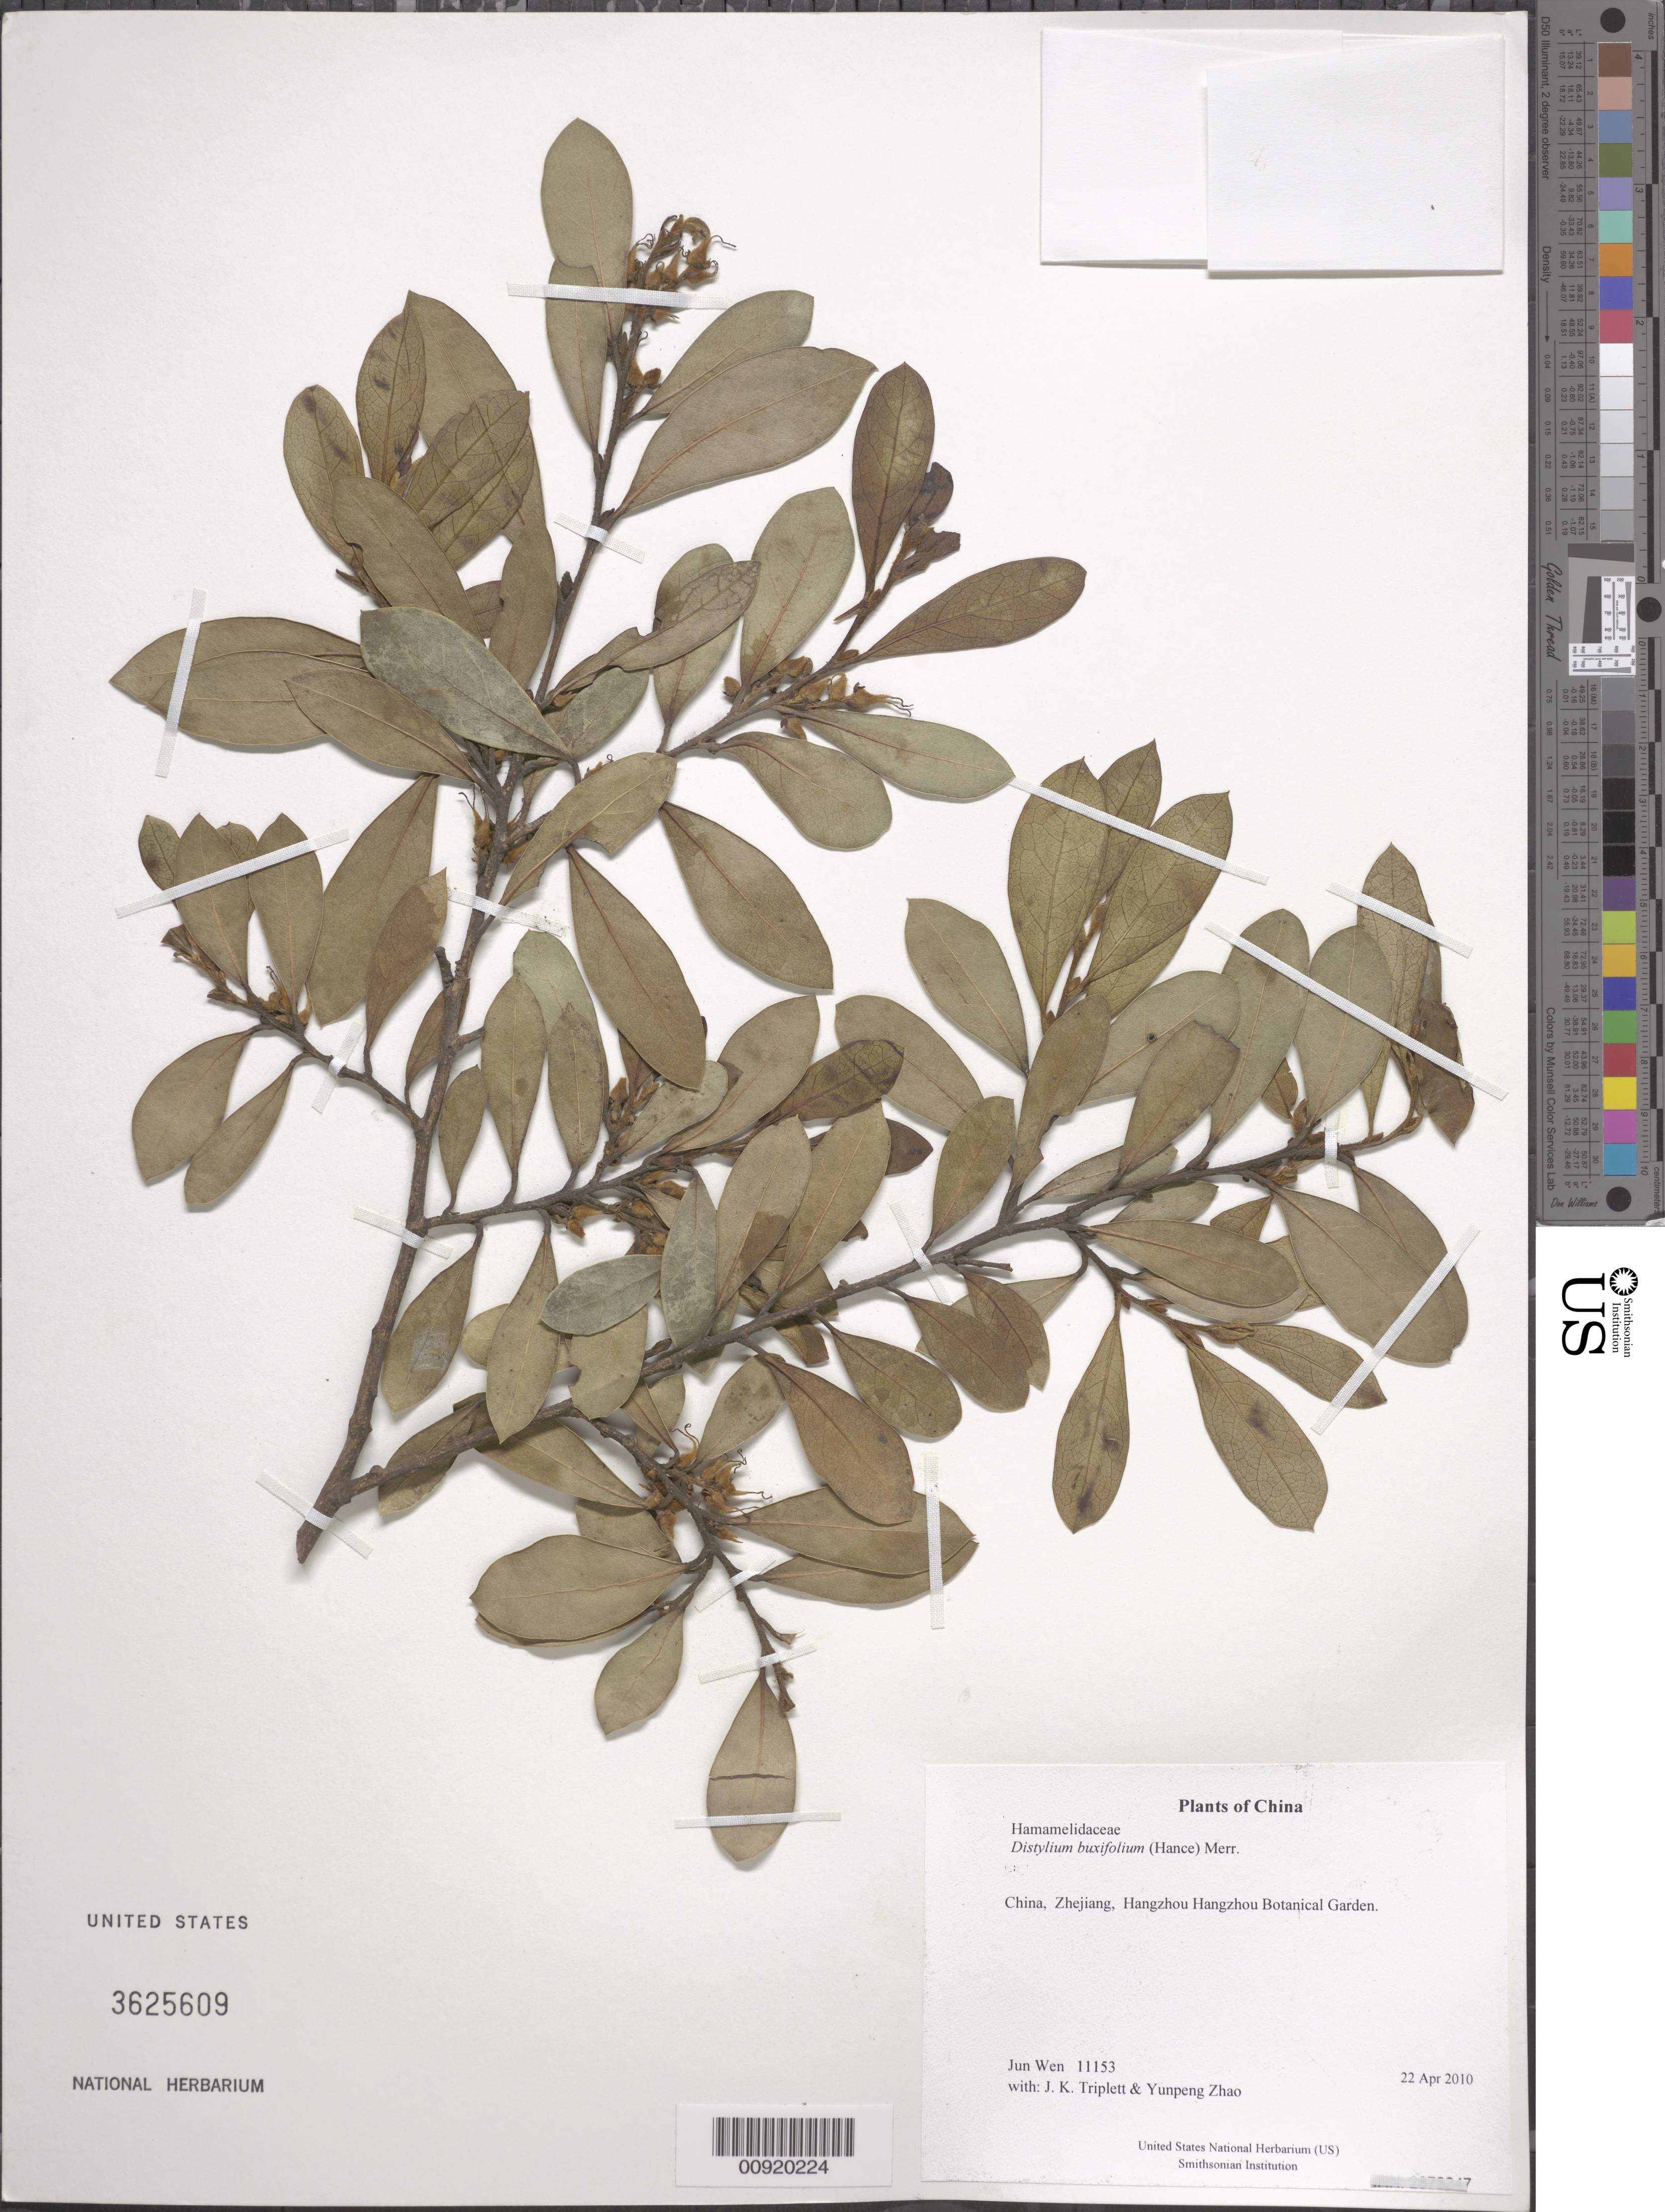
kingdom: Plantae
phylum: Tracheophyta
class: Magnoliopsida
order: Saxifragales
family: Hamamelidaceae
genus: Distylium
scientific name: Distylium buxifolium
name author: (Hance) Merr.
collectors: J. Wen, J. K. Triplett & Yunpeng Zhao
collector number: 11153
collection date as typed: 22 Apr 2010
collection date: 2010-04-22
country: China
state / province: Zhejiang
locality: Hangzhou Hangzhou Botanical Garden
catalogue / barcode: US 3625609